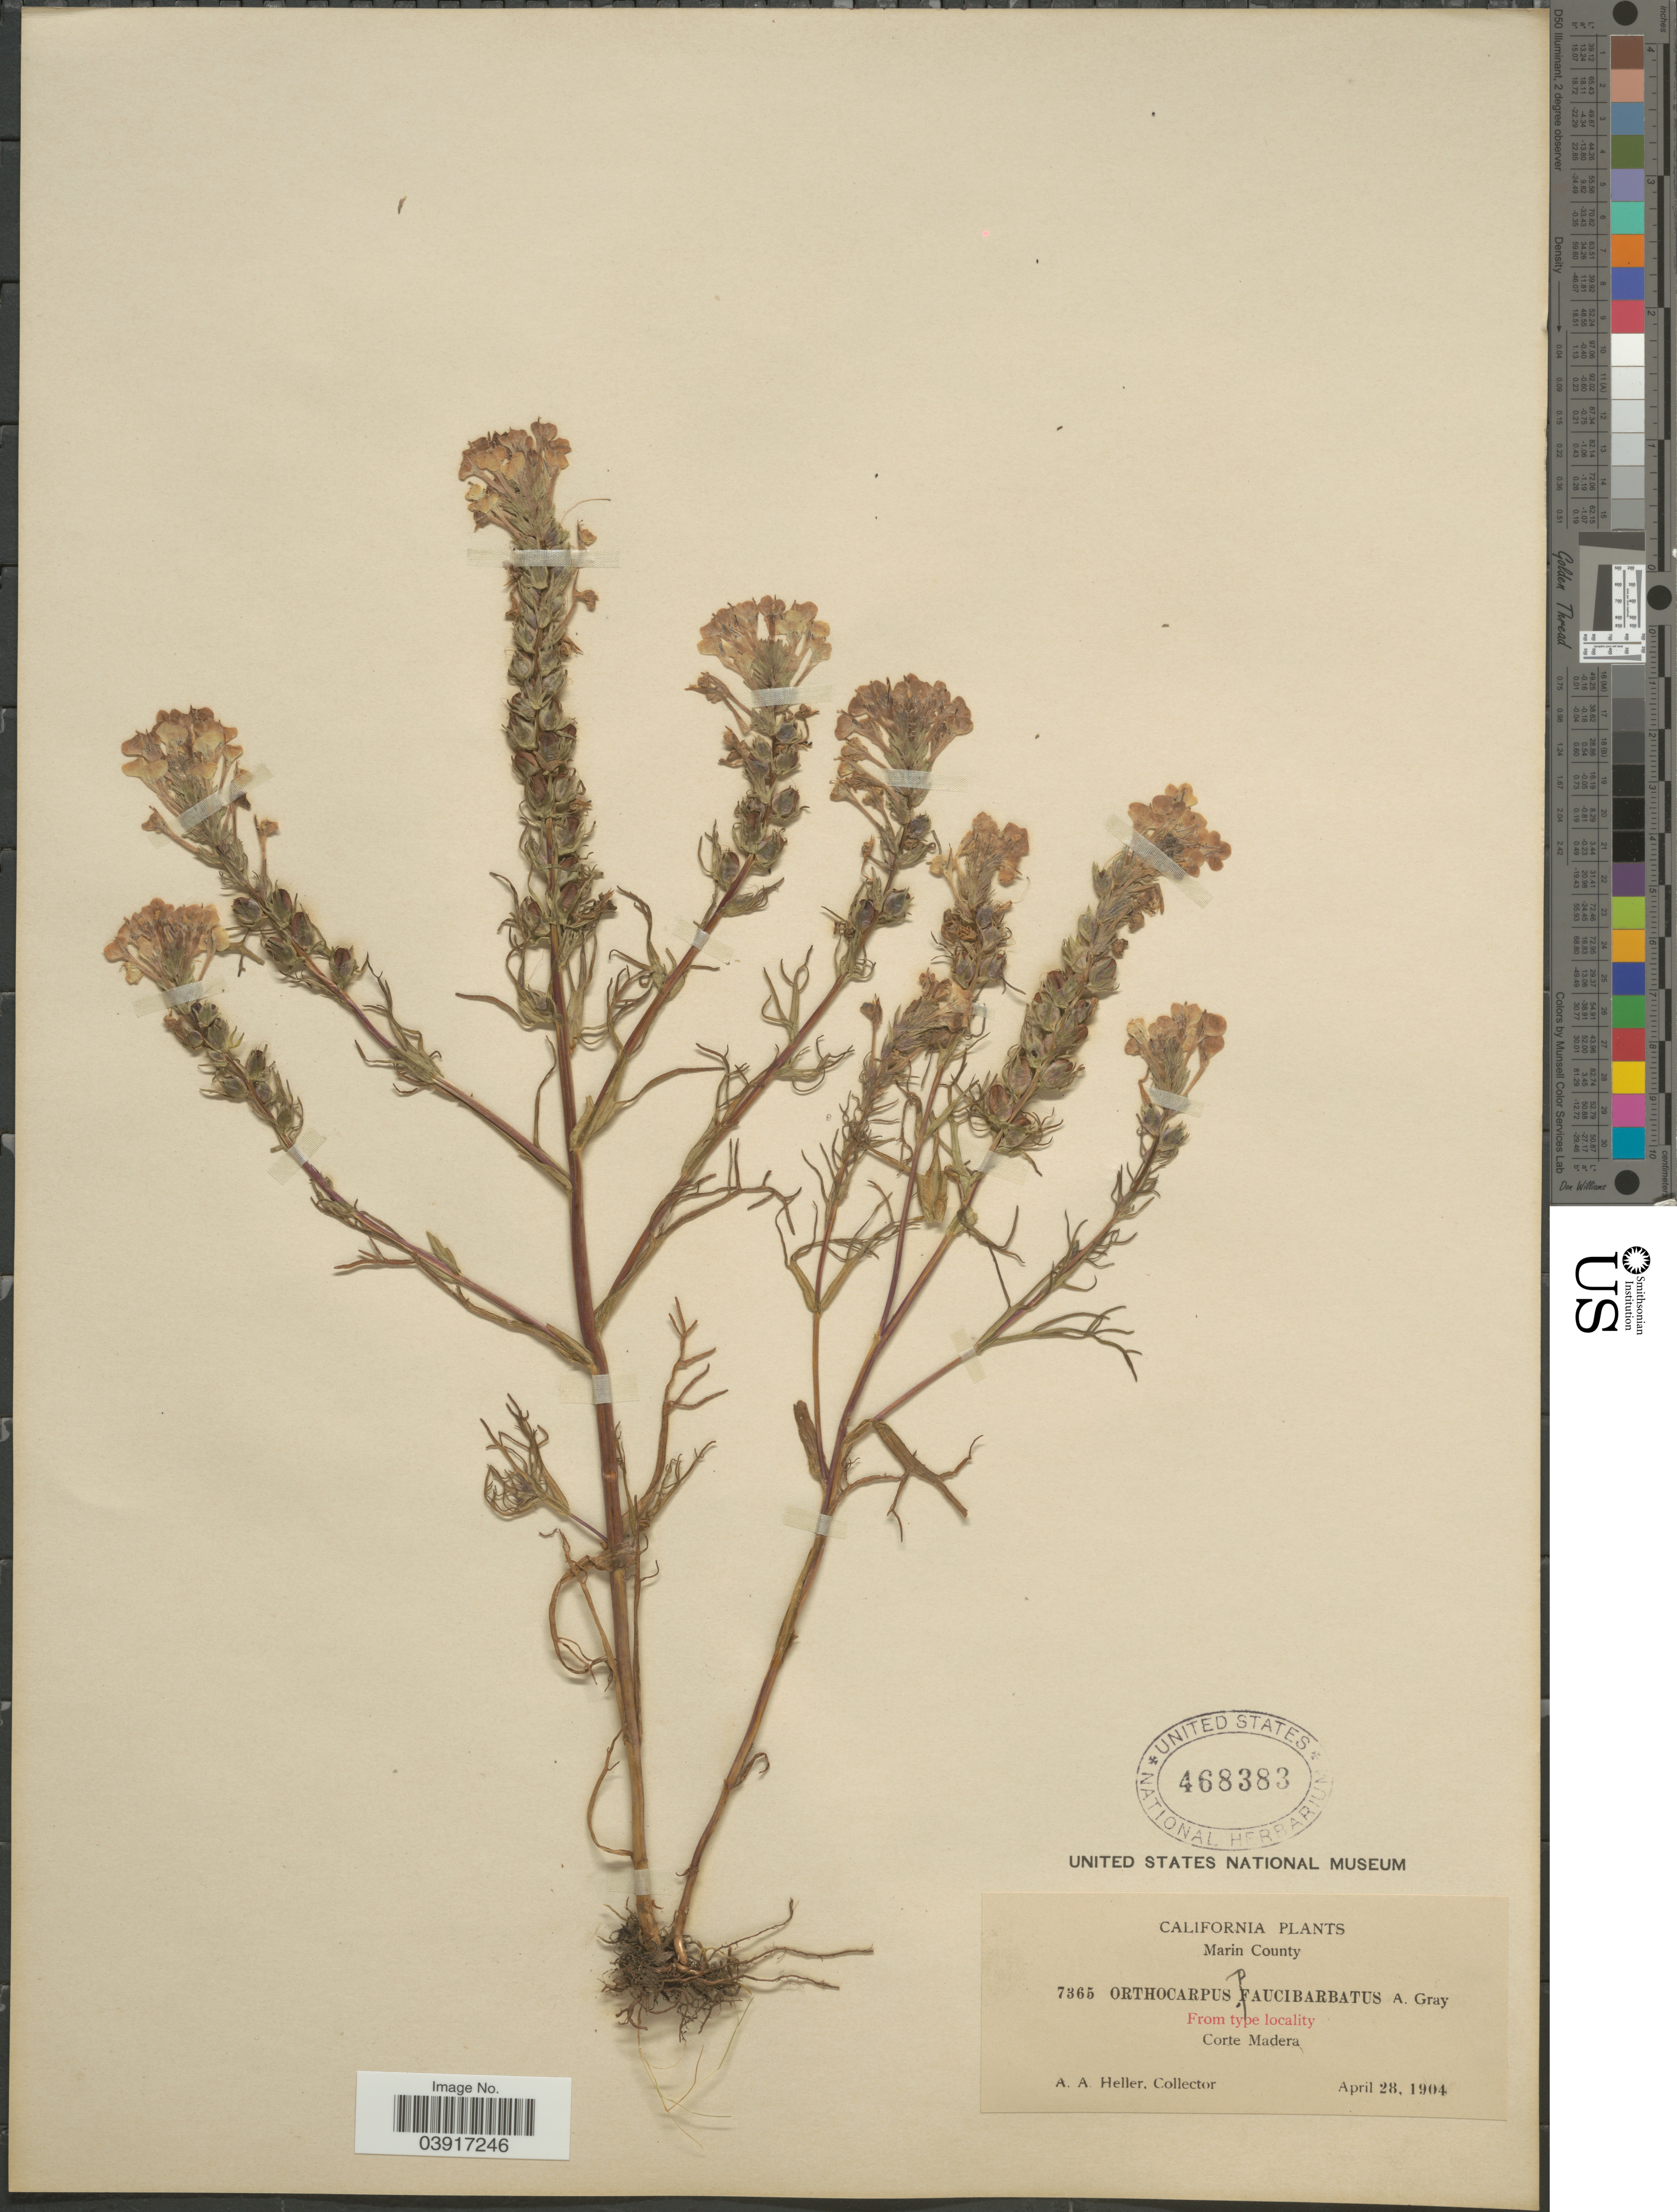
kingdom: Plantae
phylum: Tracheophyta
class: Magnoliopsida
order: Lamiales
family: Orobanchaceae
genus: Orthocarpus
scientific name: Orthocarpus faucibarbatus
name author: A. Gray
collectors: A. A. Heller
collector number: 7365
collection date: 1904-04-28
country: United States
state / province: California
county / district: Marin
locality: Marin County. Corte Madera.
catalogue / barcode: US 468383